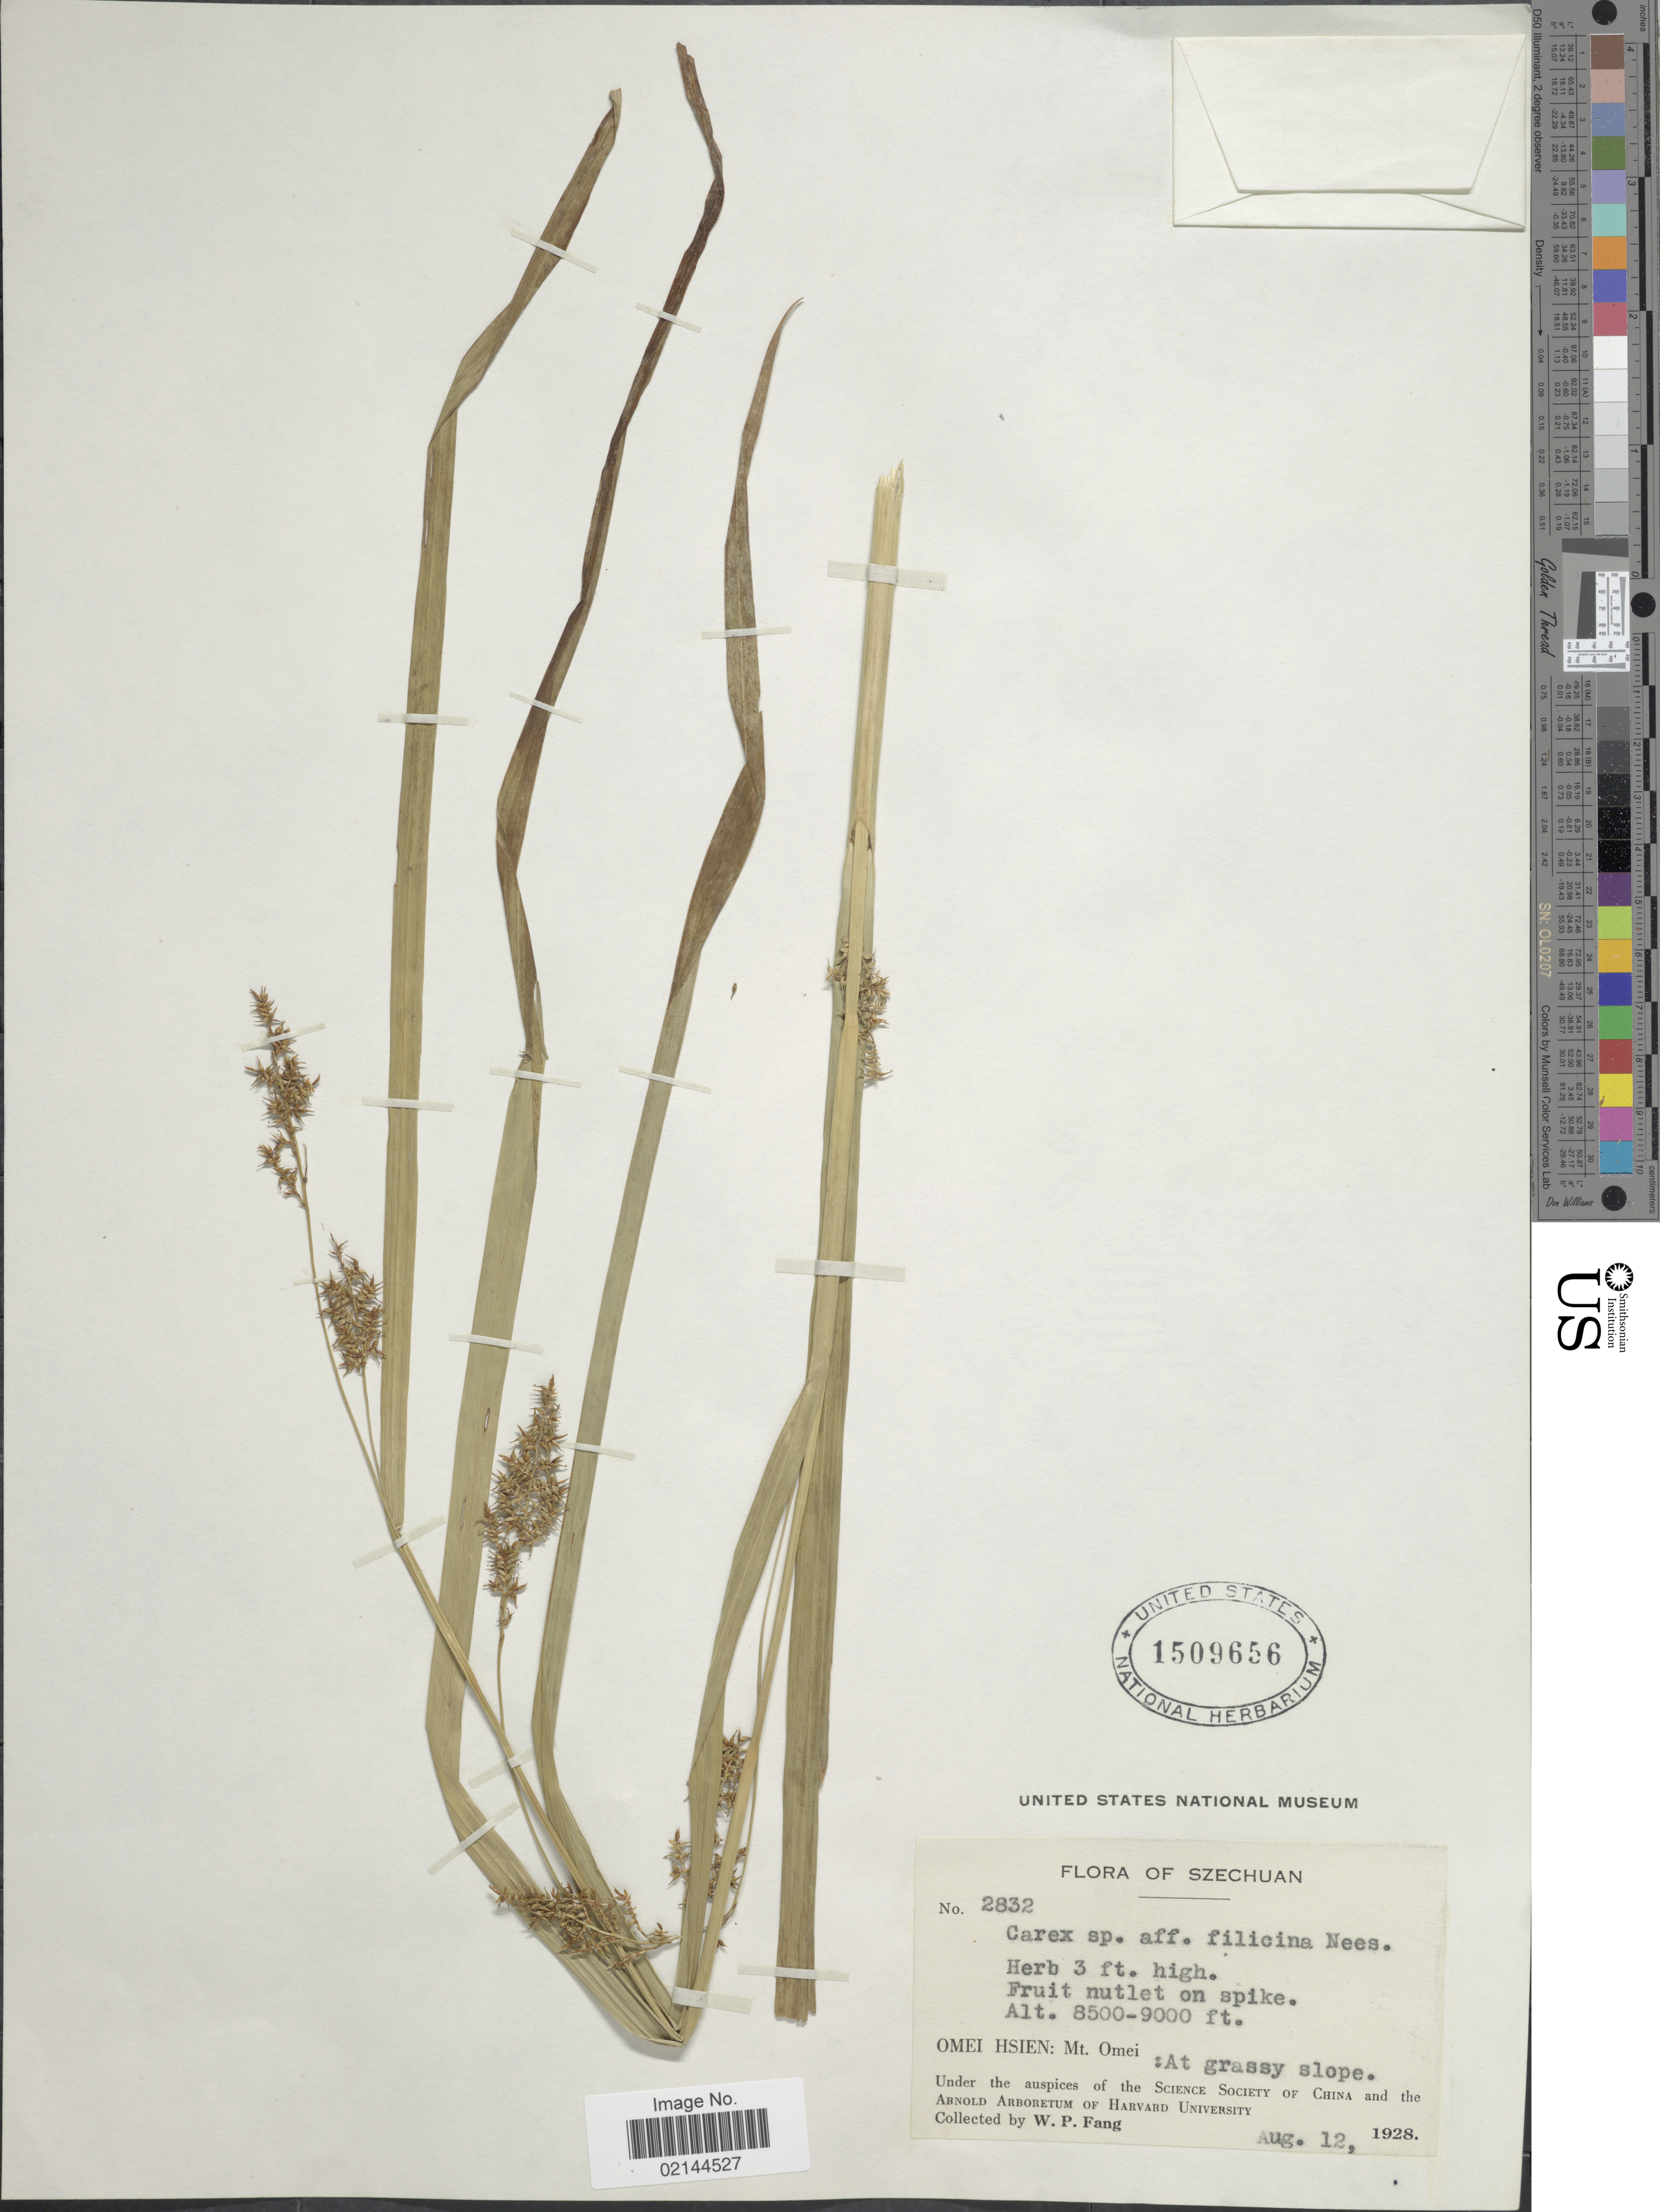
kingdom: Plantae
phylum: Tracheophyta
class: Liliopsida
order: Poales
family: Cyperaceae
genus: Carex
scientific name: Carex filicina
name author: Nees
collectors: W. P. Fang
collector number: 2832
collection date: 1928-08-12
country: China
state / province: Sichuan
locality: Omei Hsien: Mt. Omei: At grassy slope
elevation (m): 2591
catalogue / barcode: US 1509656